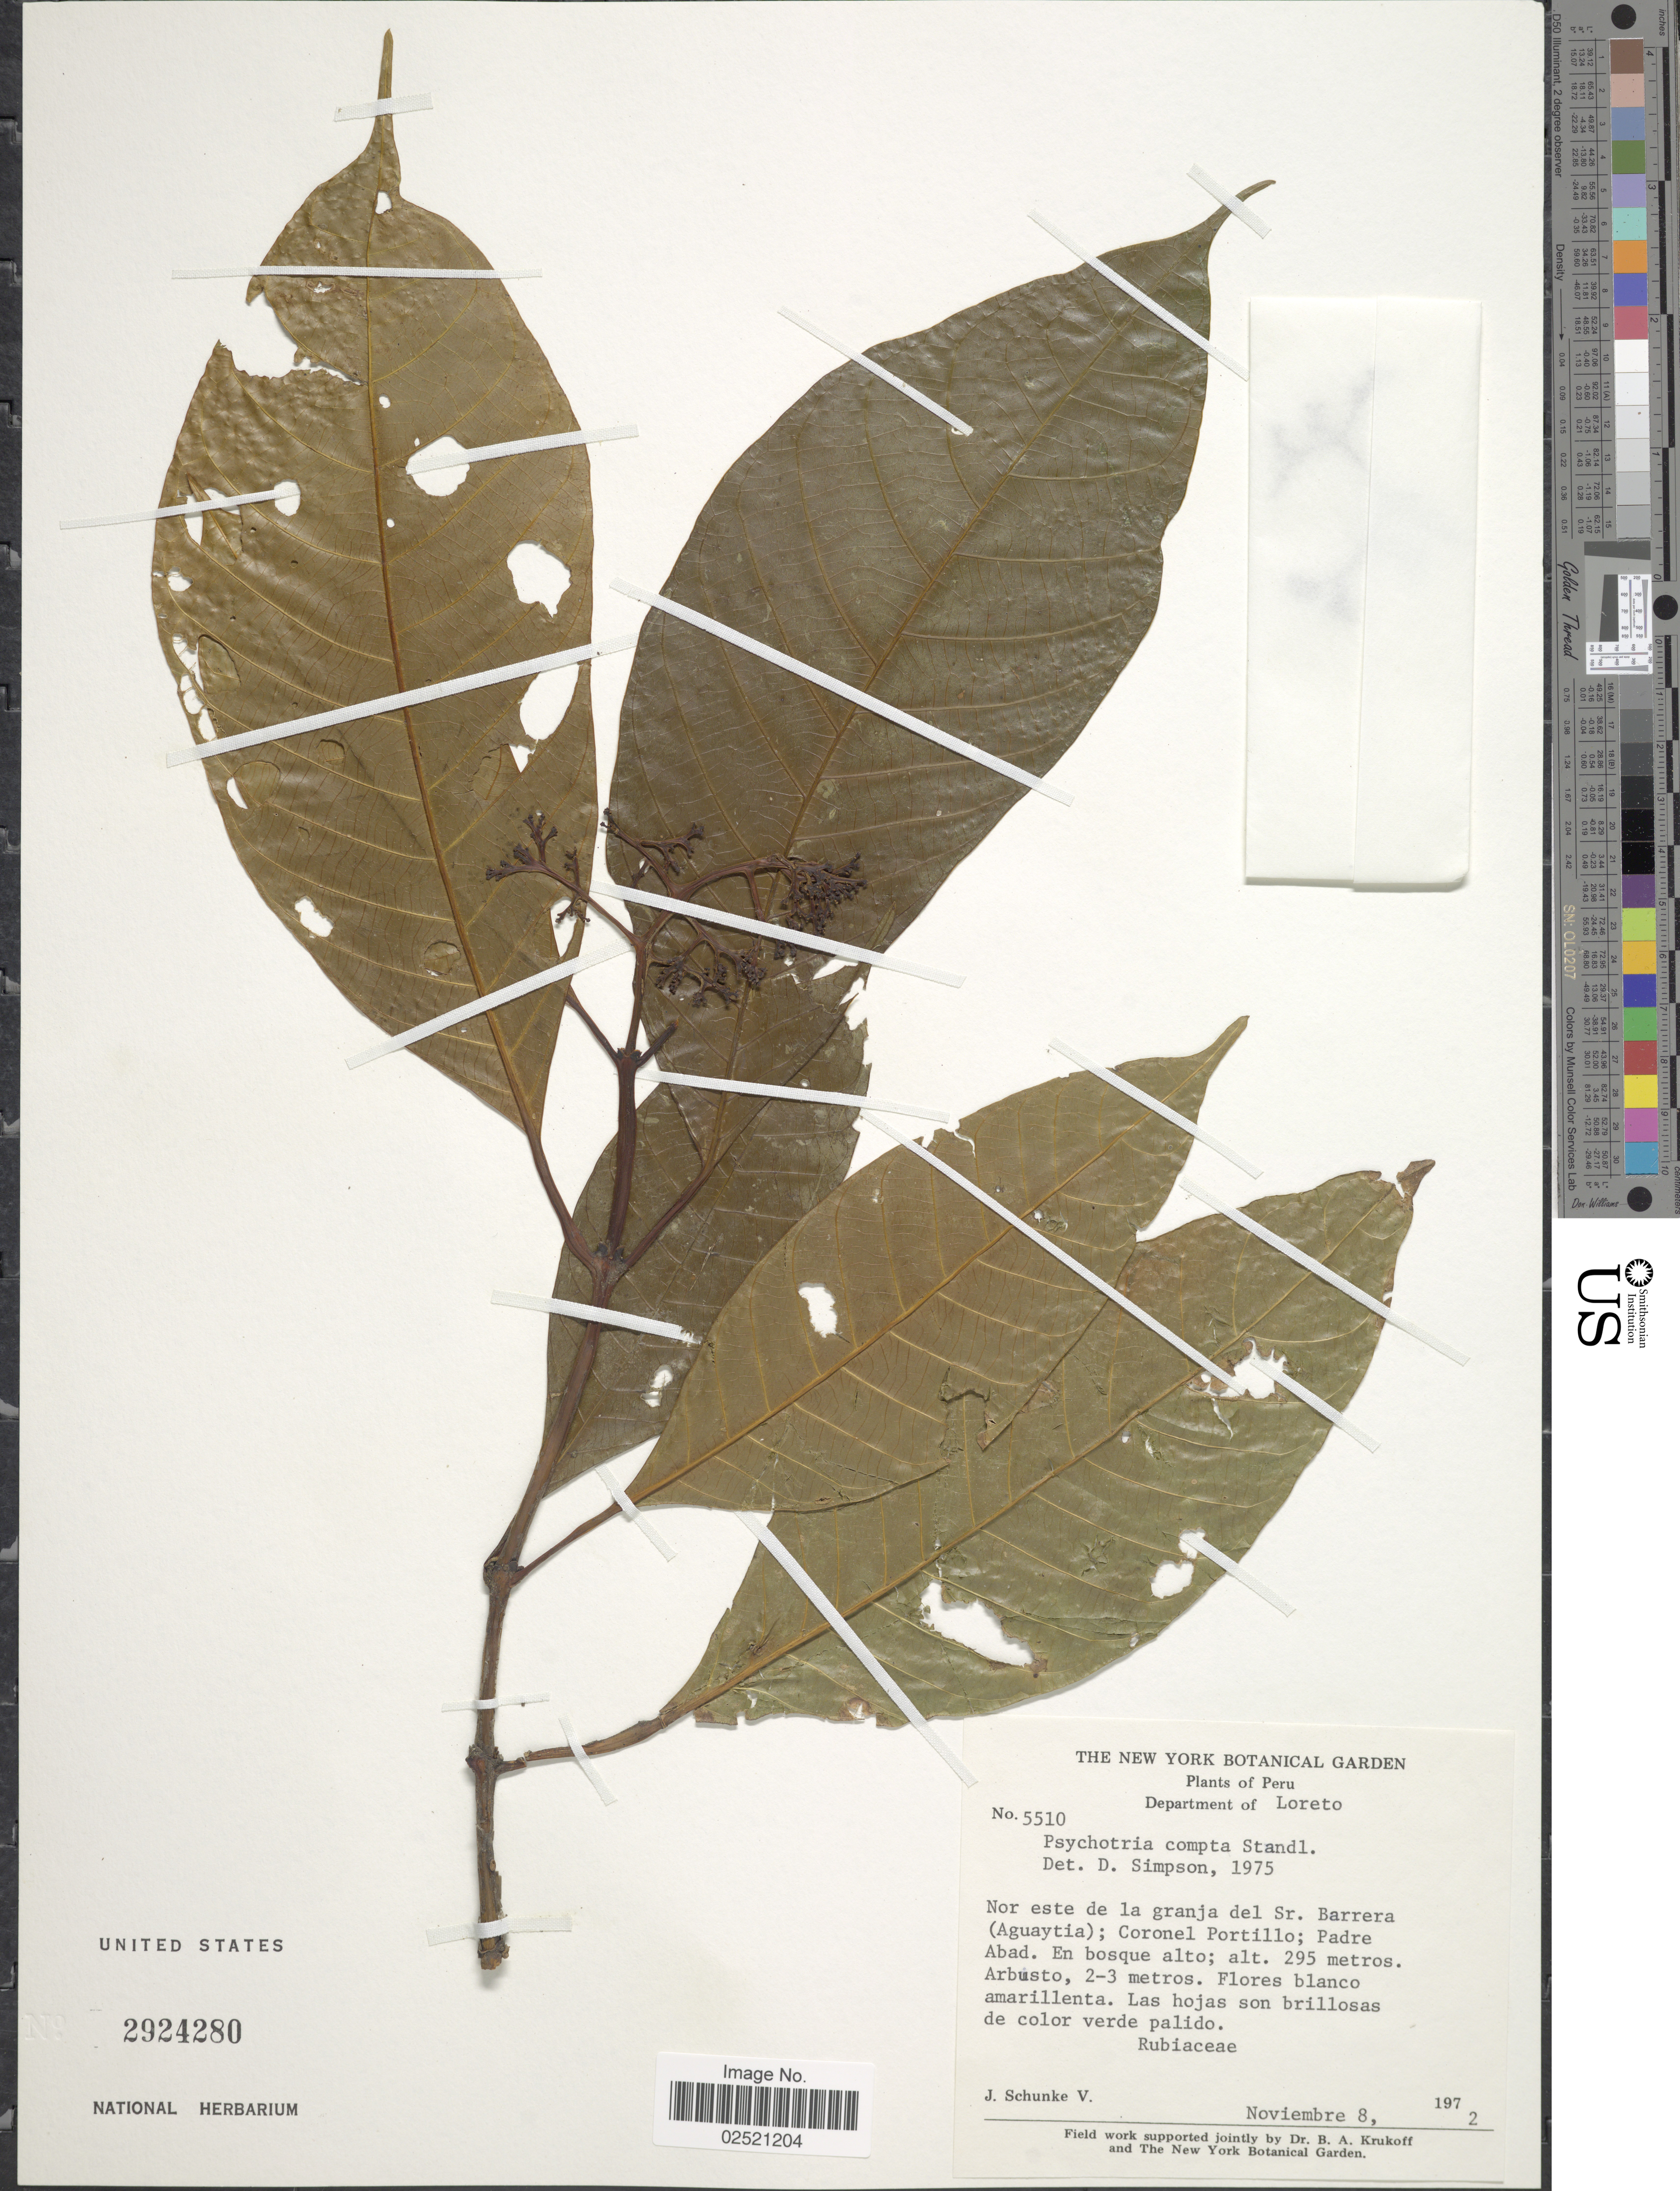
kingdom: Plantae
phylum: Tracheophyta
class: Magnoliopsida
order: Gentianales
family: Rubiaceae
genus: Psychotria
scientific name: Psychotria compta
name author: Standl.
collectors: J. Schunke Vigo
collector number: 5510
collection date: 1972-11-08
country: Peru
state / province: Loreto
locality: Nor este de la granja del Sr. Barrera (Aguaytia); Coronel Portillo; Padre Abad, en bosque alto.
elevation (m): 295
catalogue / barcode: US 2924280